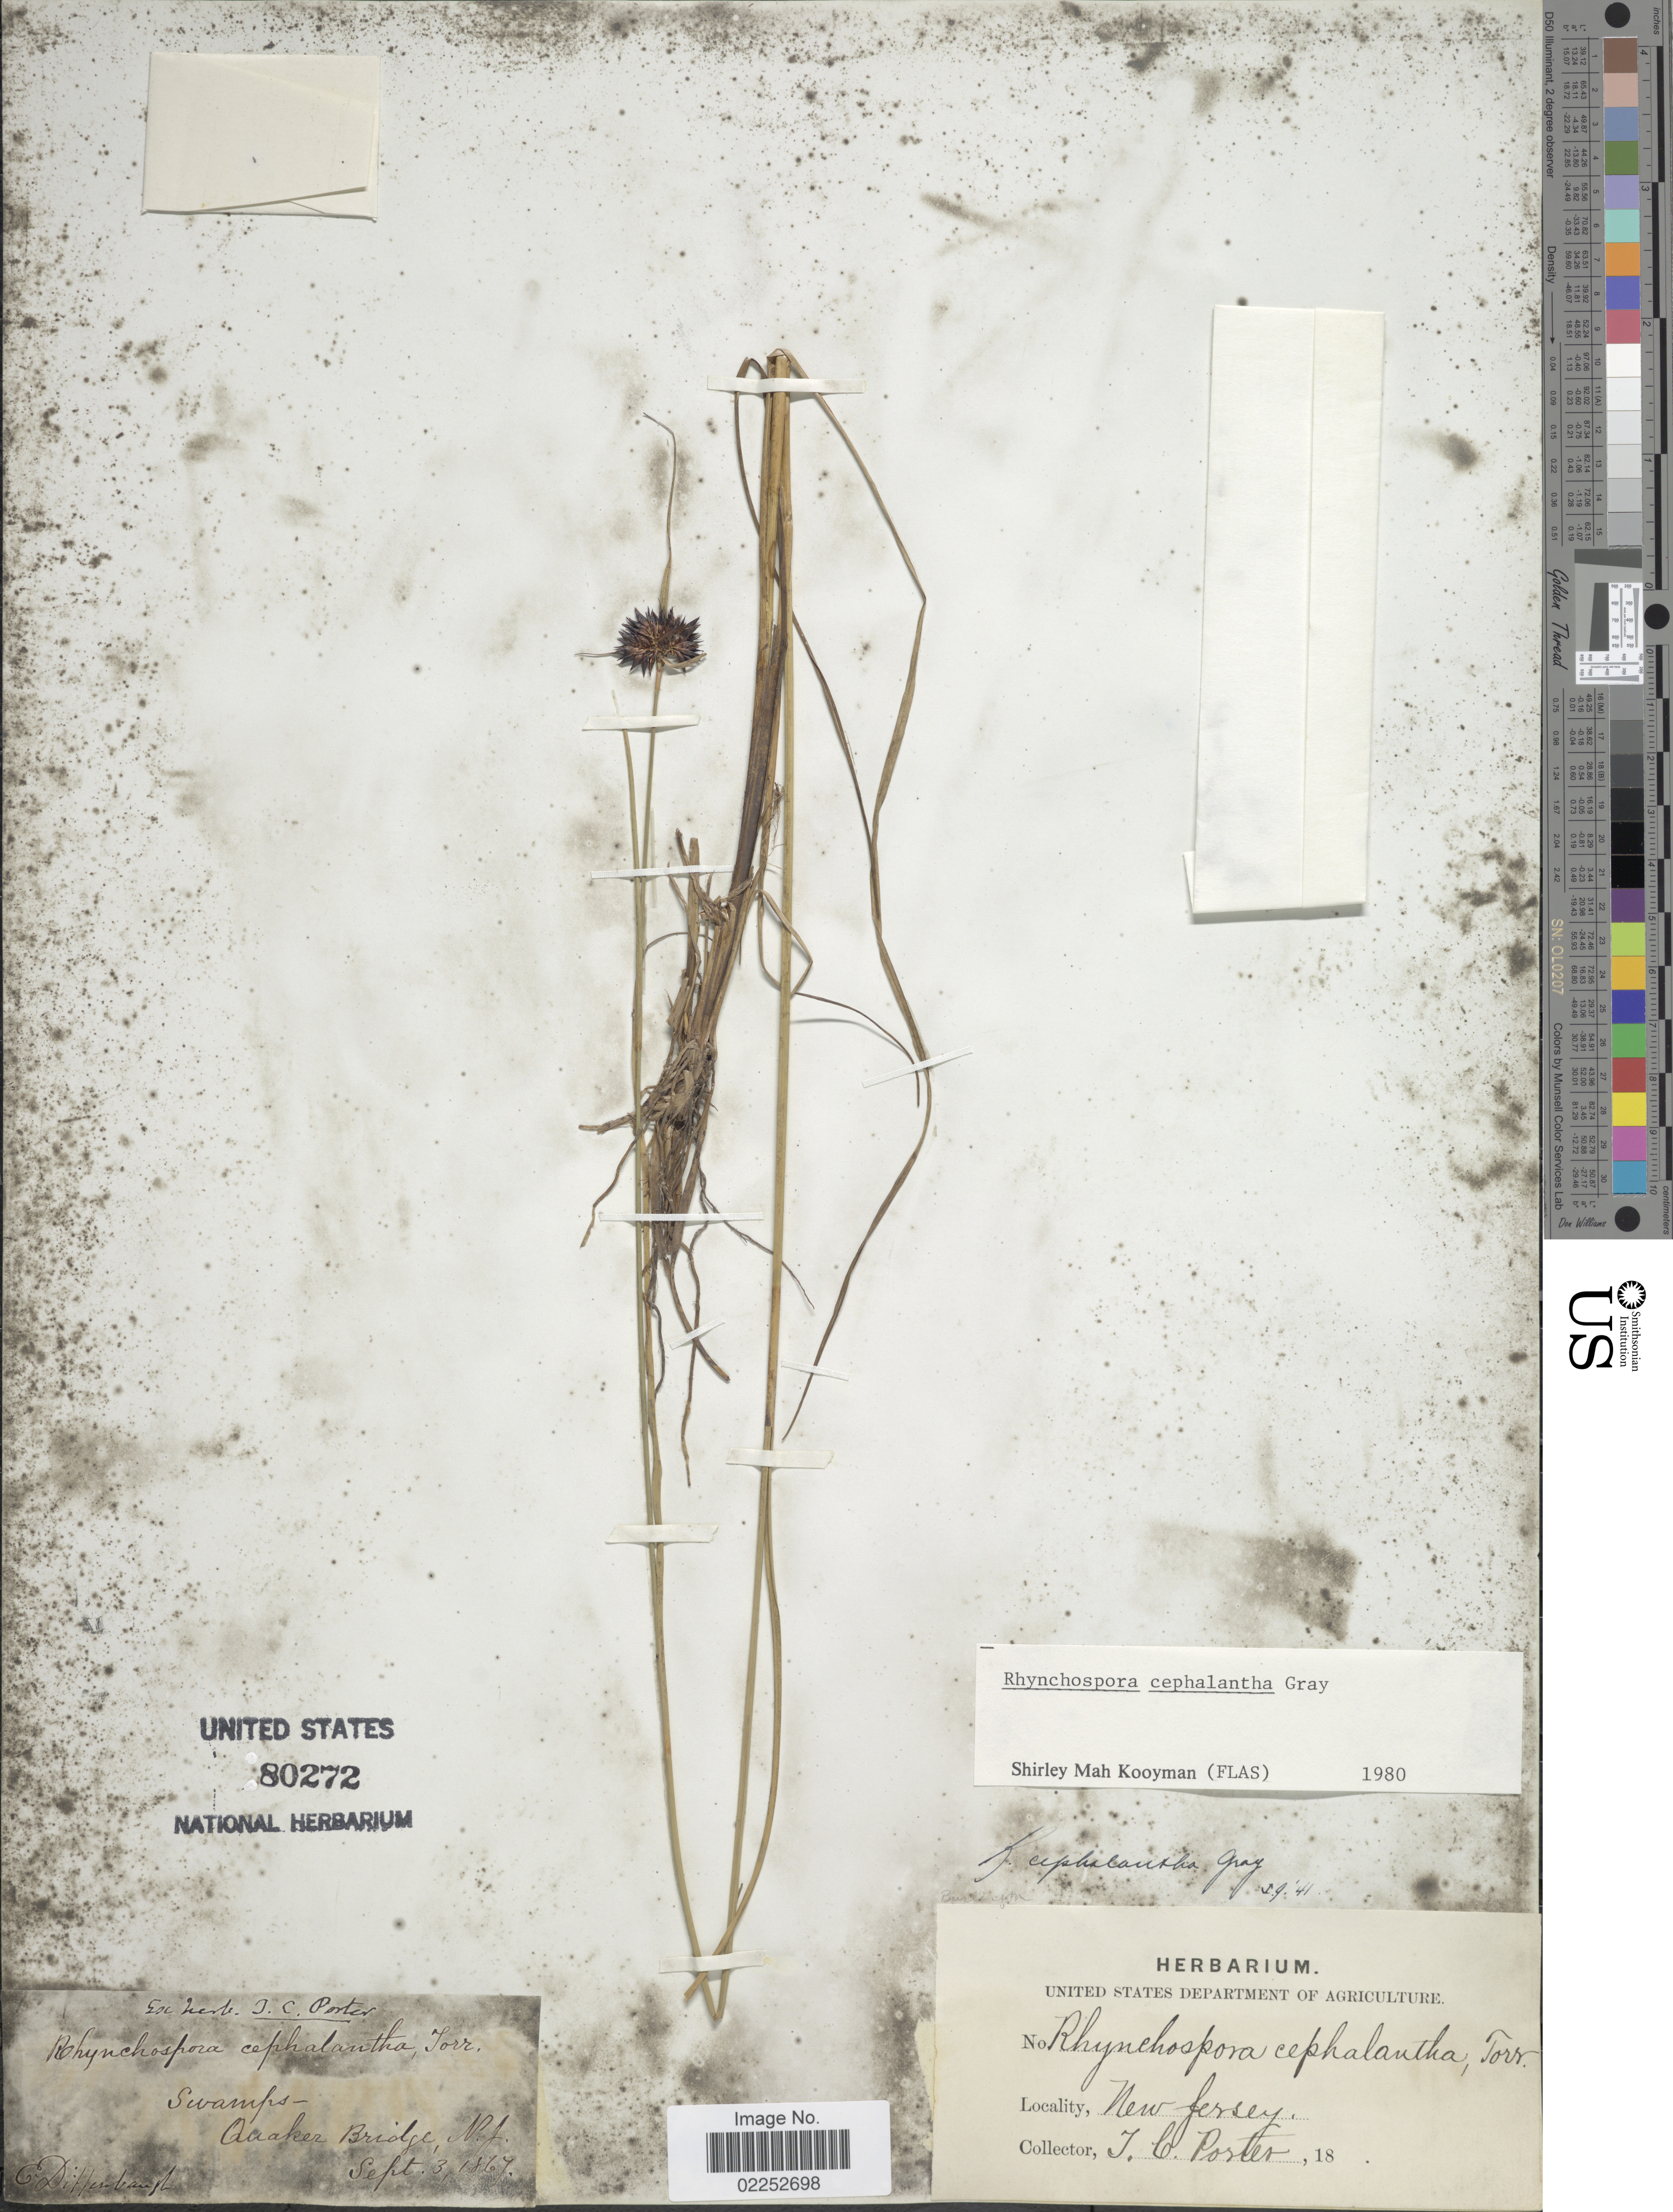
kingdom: Plantae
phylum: Tracheophyta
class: Liliopsida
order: Poales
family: Cyperaceae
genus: Rhynchospora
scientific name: Rhynchospora cephalantha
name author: A. Gray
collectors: T. Porter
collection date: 1867-09-03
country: United States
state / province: New Jersey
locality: Quaker Bridge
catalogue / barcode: US 80272